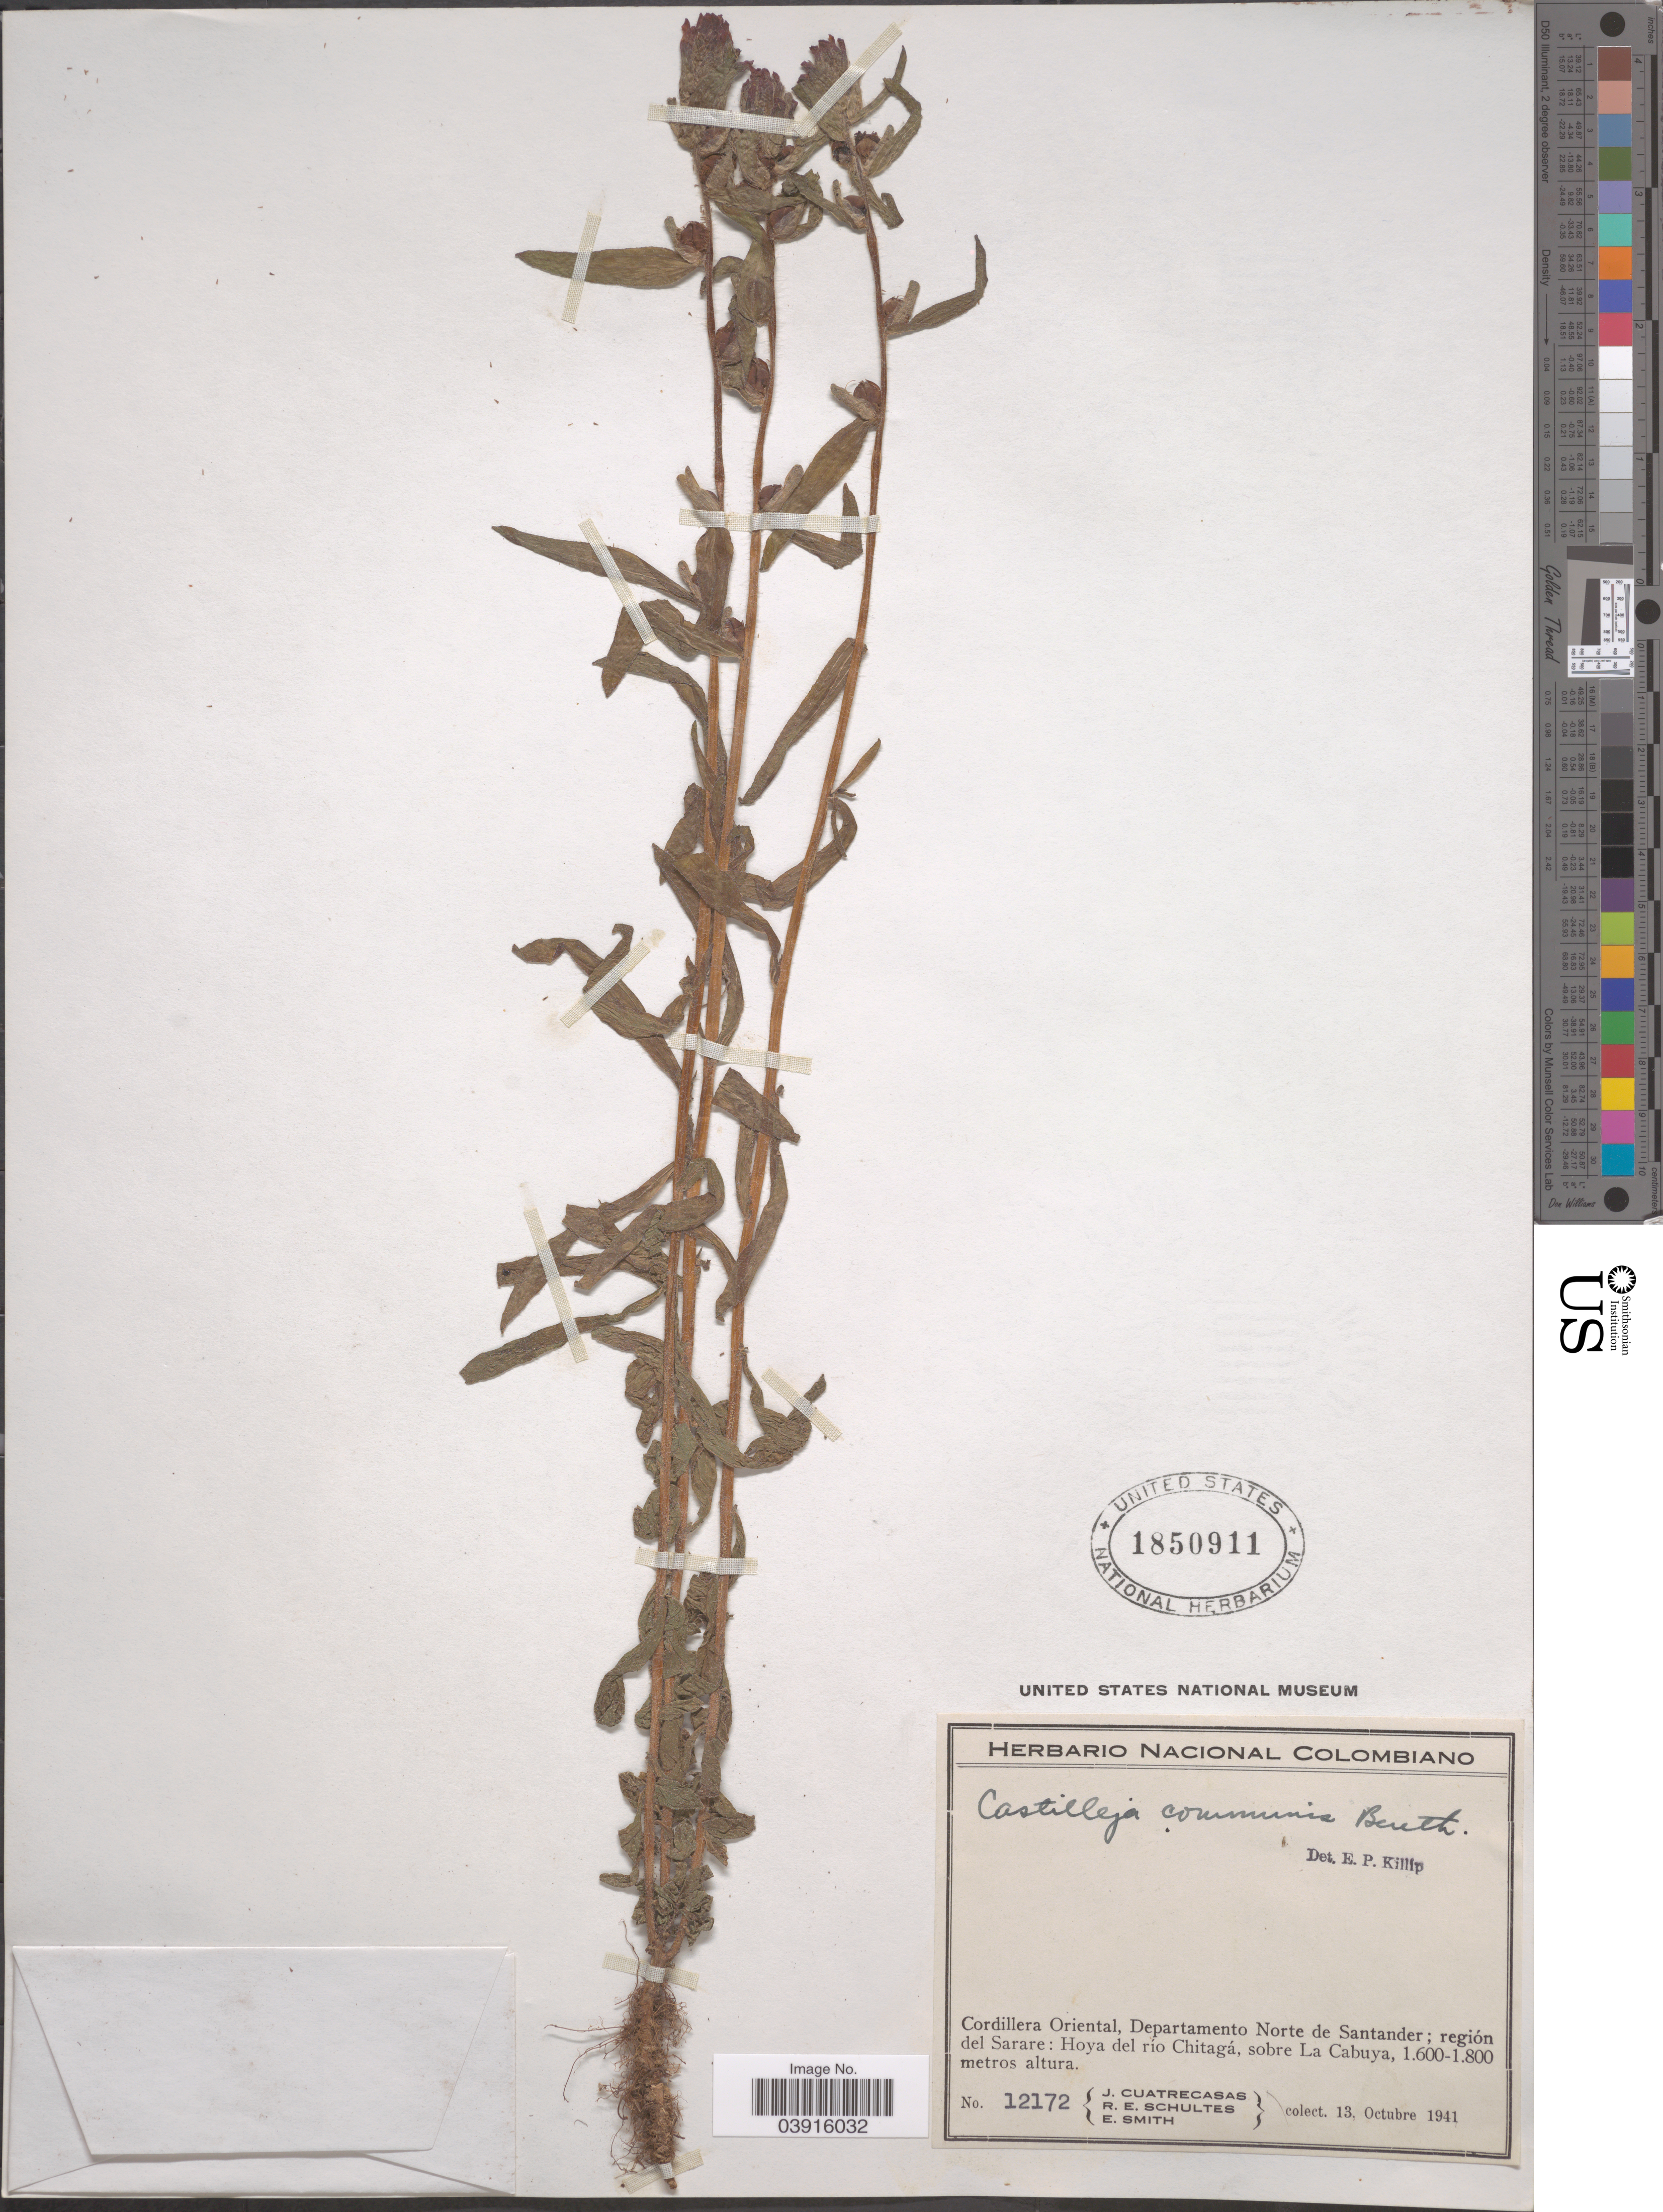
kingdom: Plantae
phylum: Tracheophyta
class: Magnoliopsida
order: Lamiales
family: Orobanchaceae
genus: Castilleja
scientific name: Castilleja arvensis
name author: Schltdl. & Cham.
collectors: J. Cuatrecasas, R. E. Schultes & E. Smith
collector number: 12172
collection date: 1941-10-13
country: Colombia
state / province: Norte de Santander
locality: Cordillera Oriental, Departamento Norte de Santander; región del Sarare: Hoya del río Chitagá, sobre La Cabuya.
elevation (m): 1600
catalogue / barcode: US 1850911